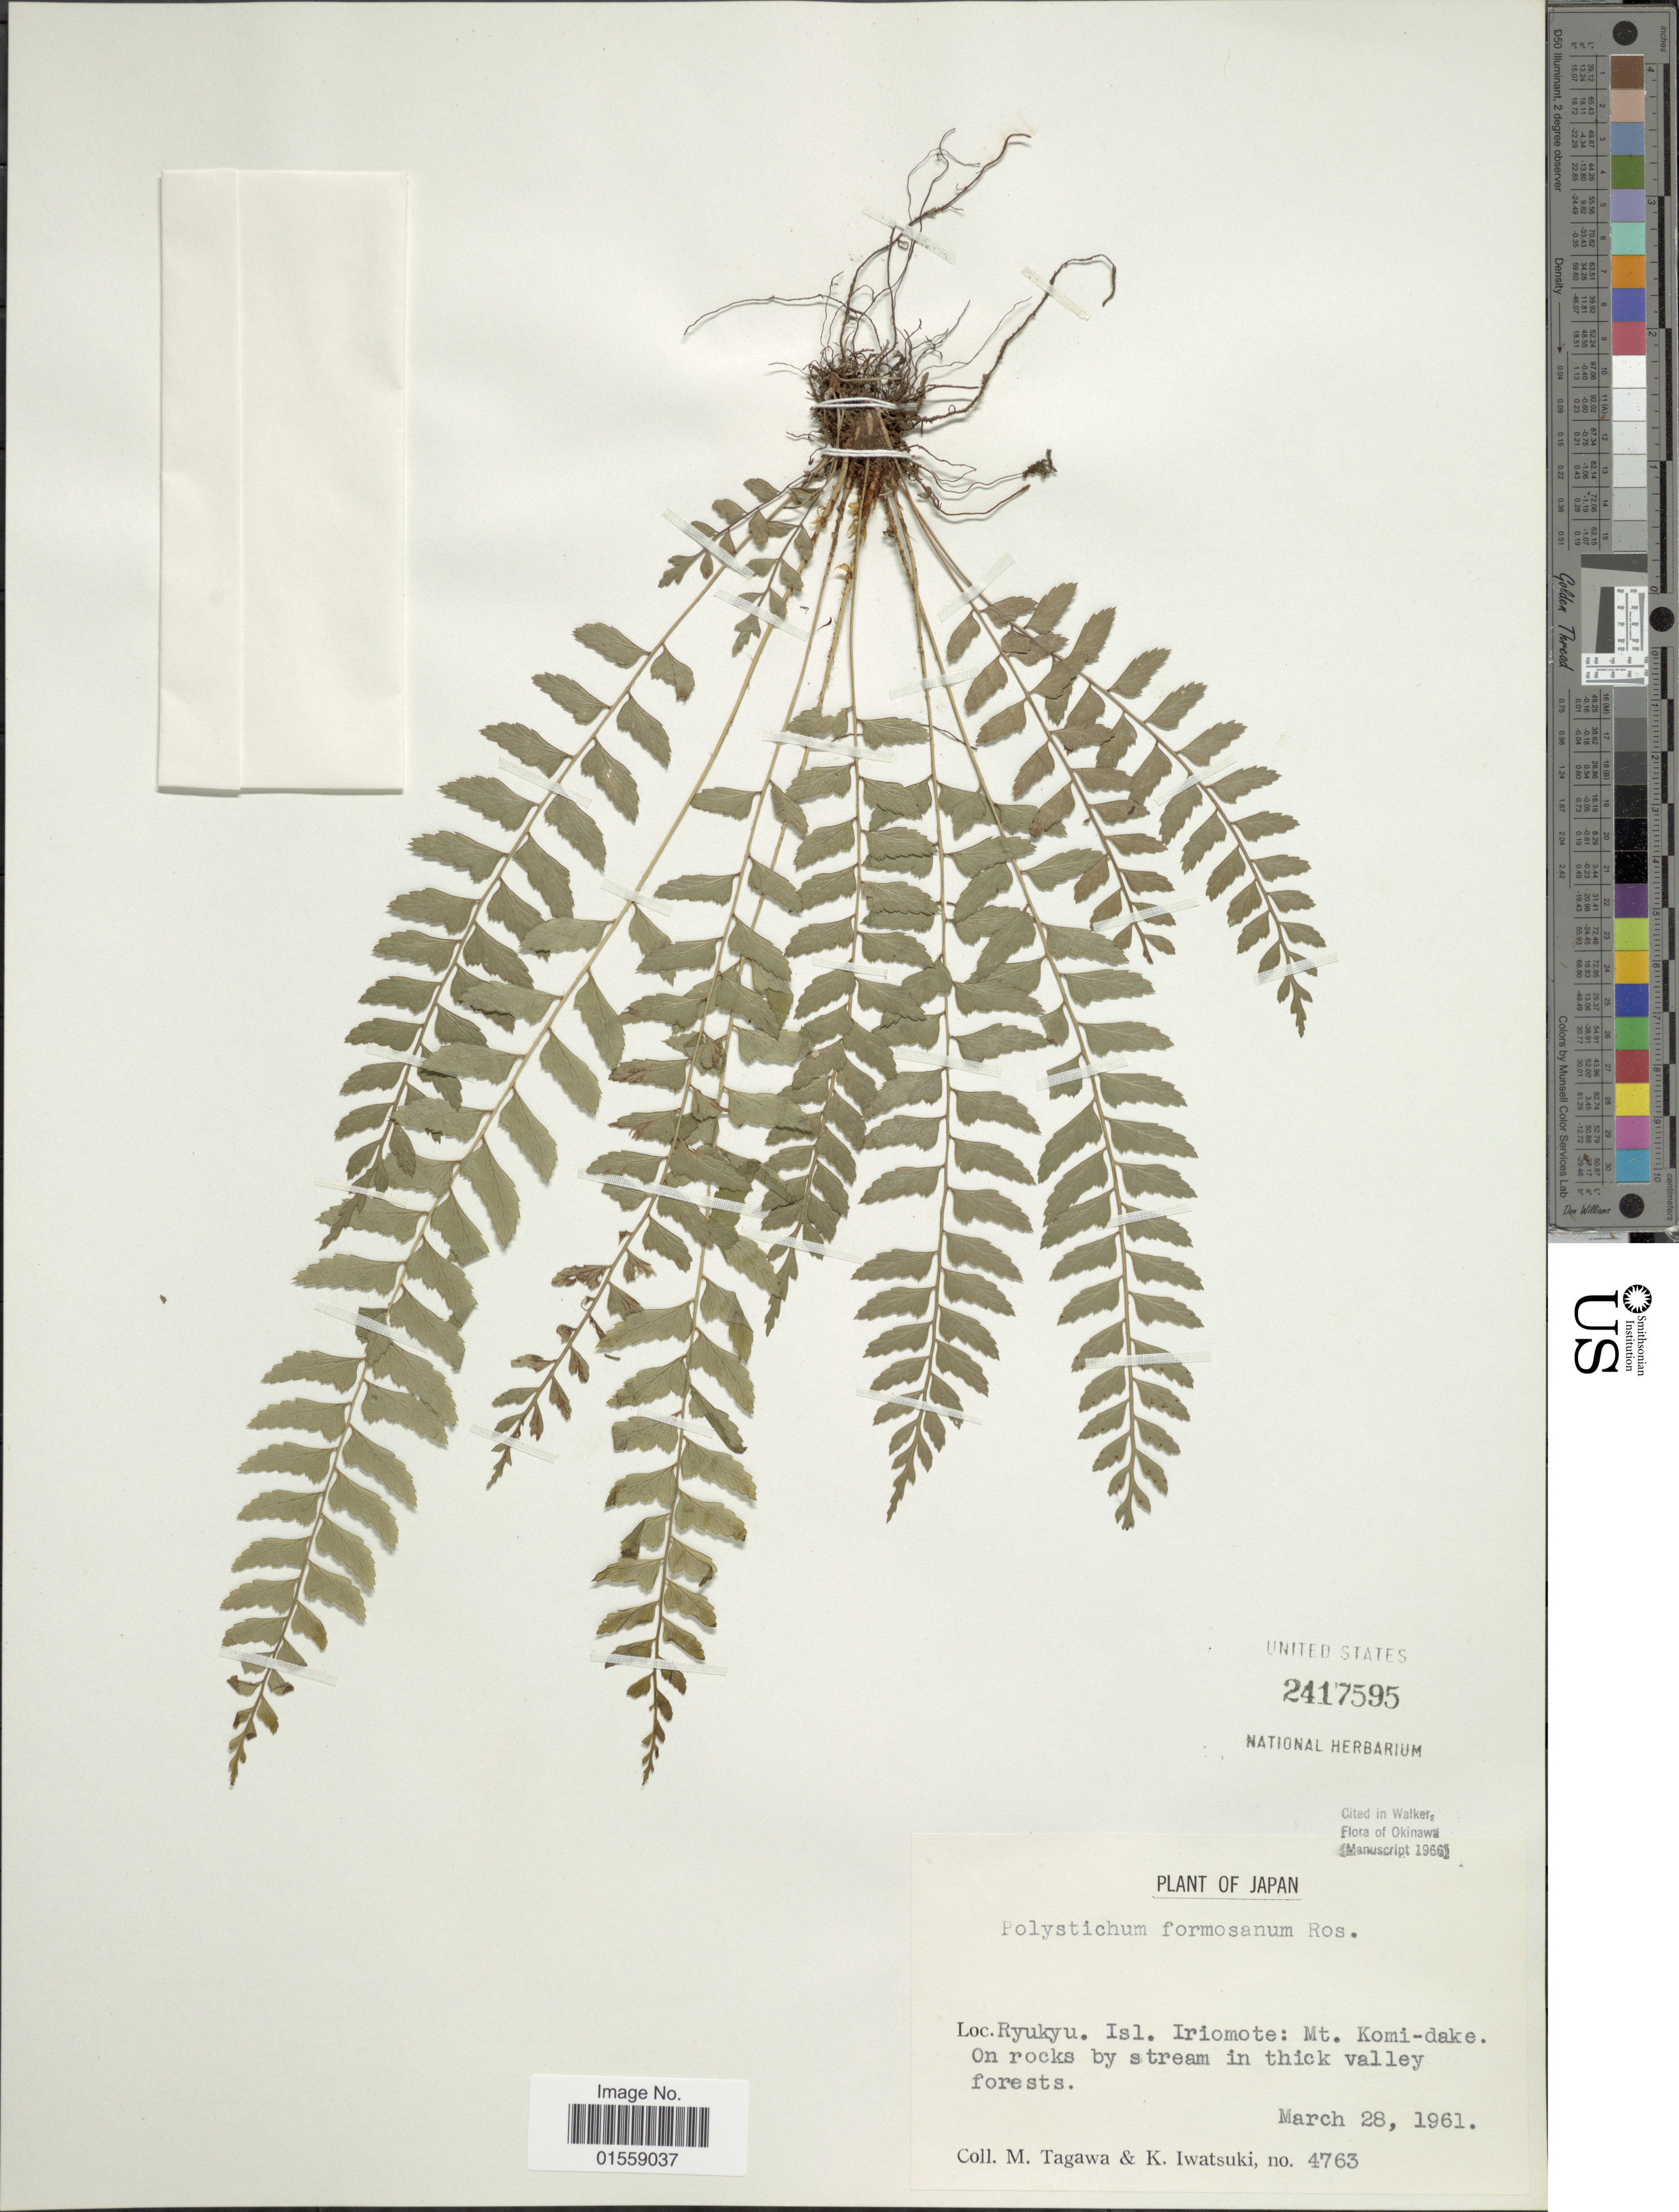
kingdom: Plantae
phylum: Tracheophyta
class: Polypodiopsida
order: Polypodiales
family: Dryopteridaceae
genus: Polystichum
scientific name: Polystichum formosanum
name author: Rosenst.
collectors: M. Tagawa & K. Iwatsuki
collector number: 4763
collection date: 1961-03-28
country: Japan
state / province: Okinawa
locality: Ryukyu Islands, Isl. Iriomote: Mt. Komi-dake, on rocks by stream in thick valley forests.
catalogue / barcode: US 2417595